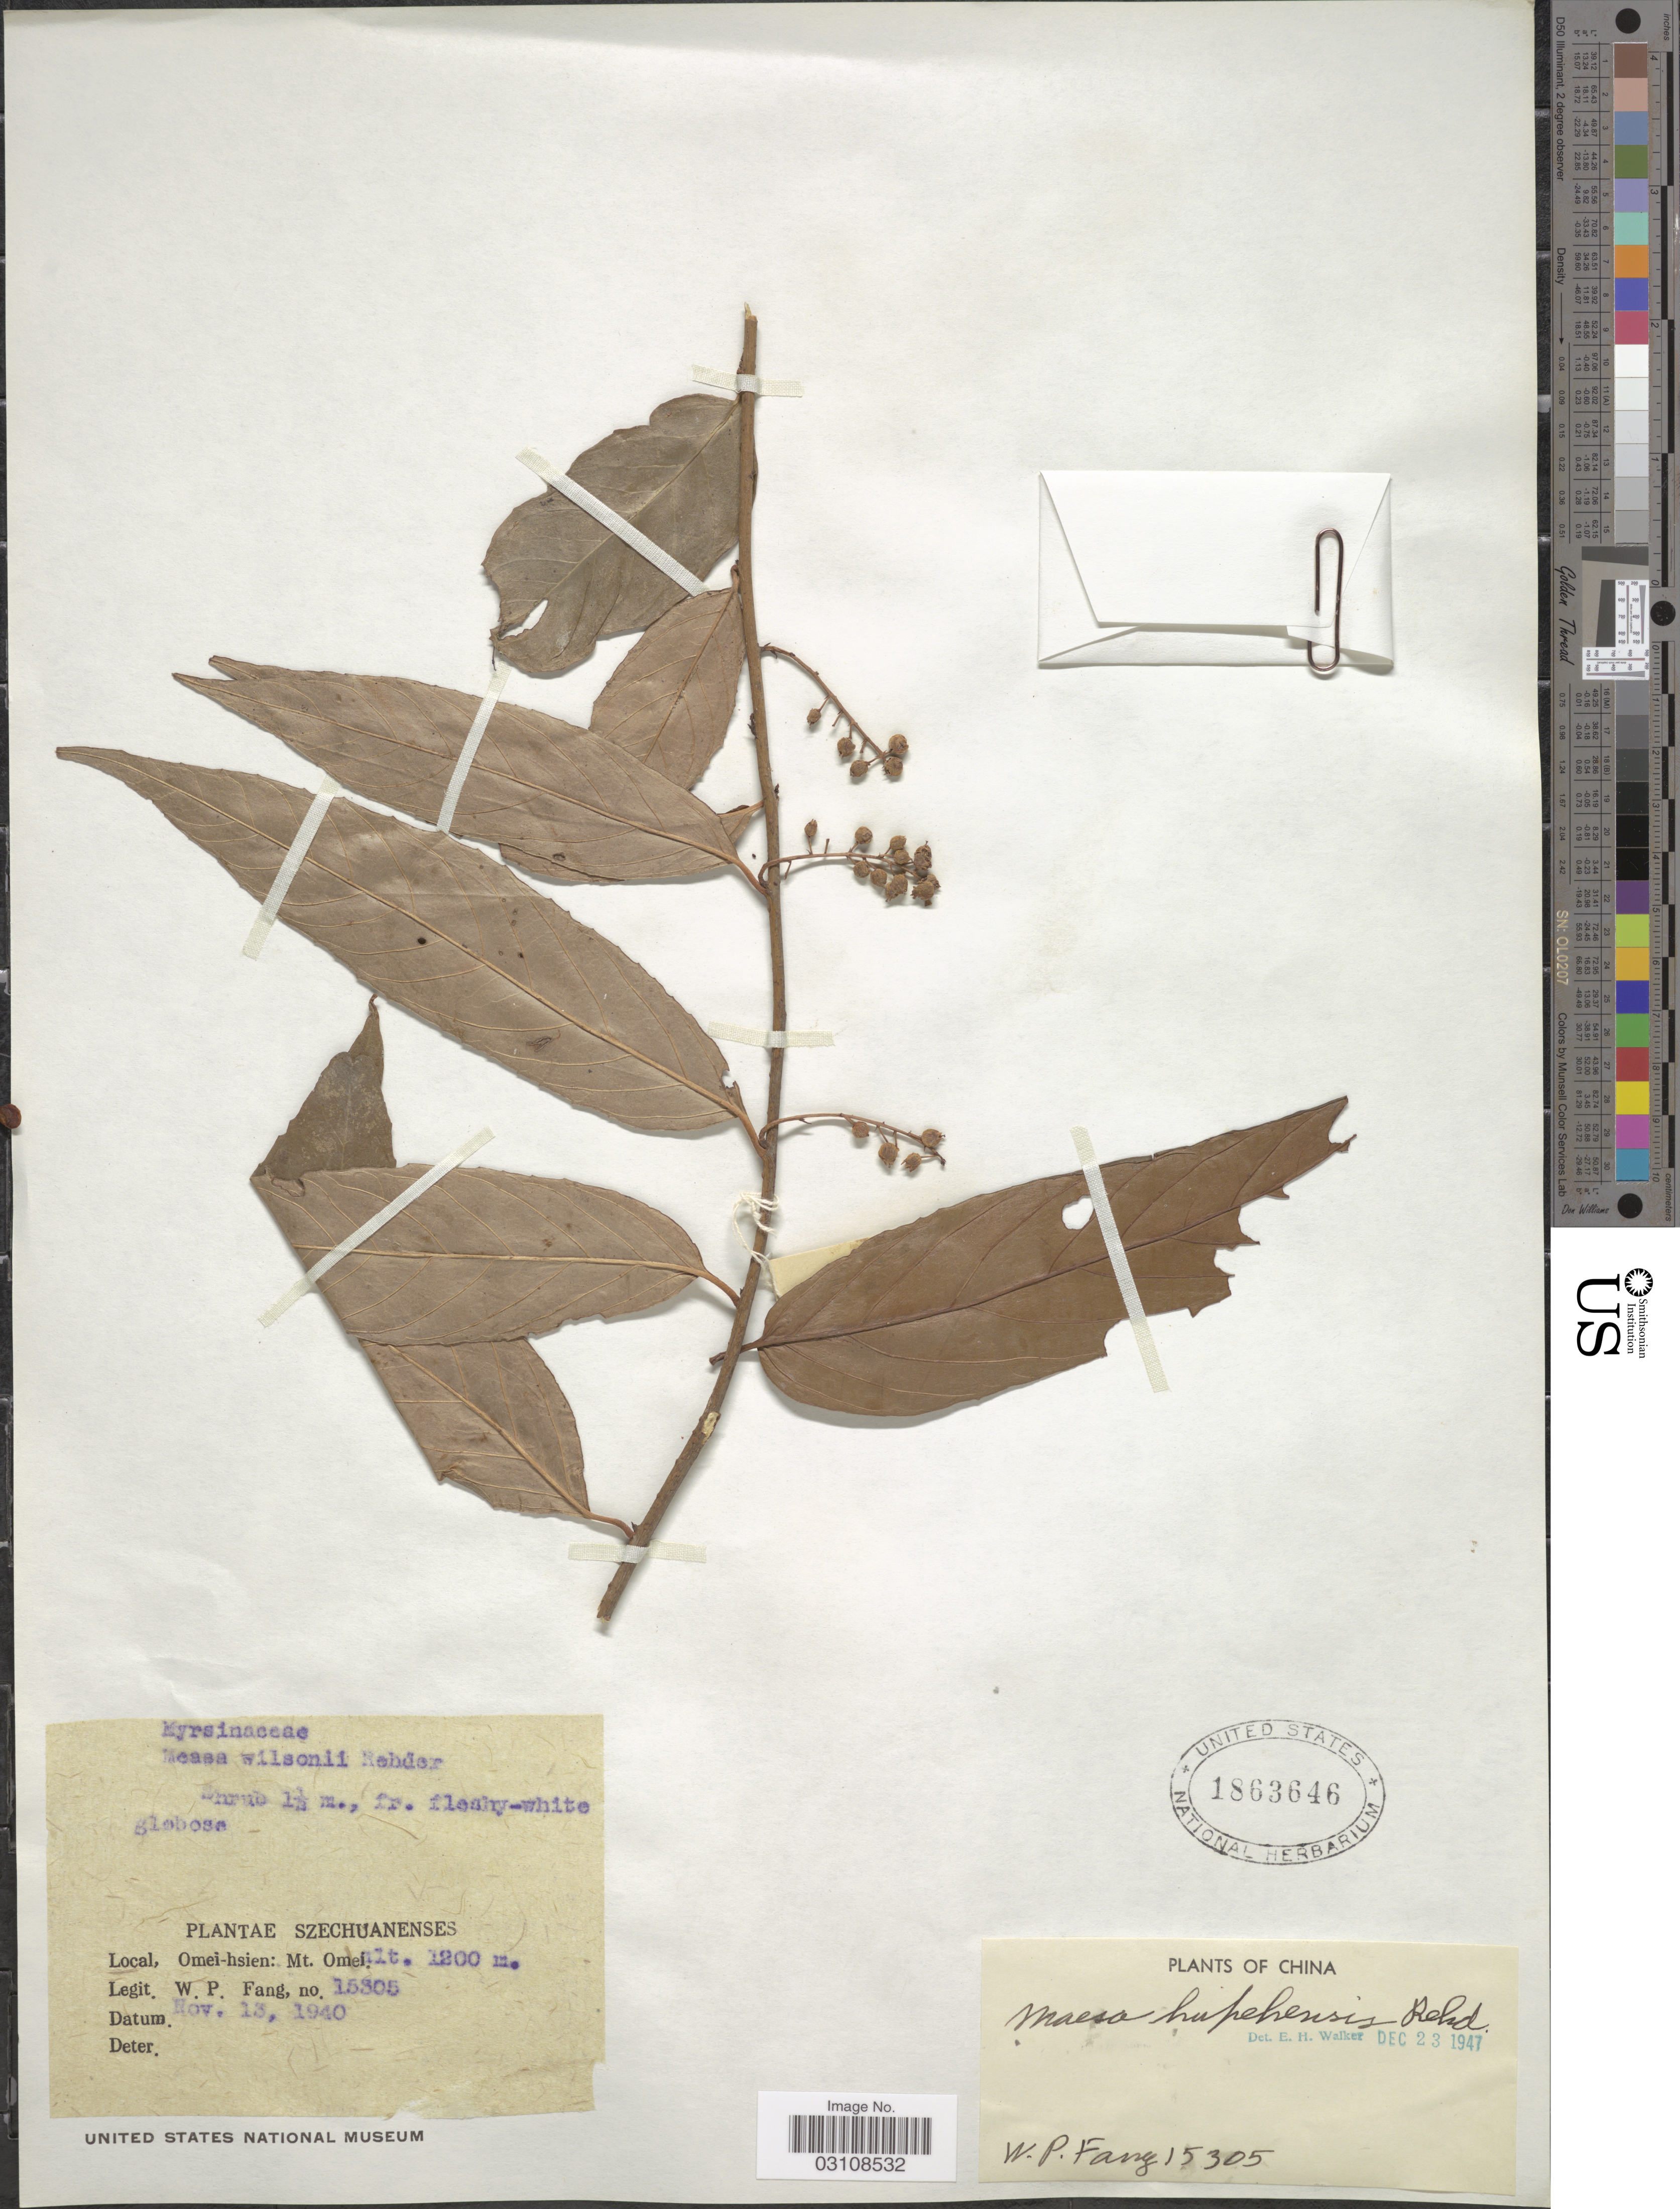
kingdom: Plantae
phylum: Tracheophyta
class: Magnoliopsida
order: Ericales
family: Primulaceae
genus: Maesa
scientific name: Maesa hupehensis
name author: Rehder in Sarg.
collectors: W. P. Fang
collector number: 15305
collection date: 1940-11-13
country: China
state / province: Sichuan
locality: Szechuanenses. Omei-hsien: Mt. Omei.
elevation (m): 1200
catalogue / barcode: US 1863646